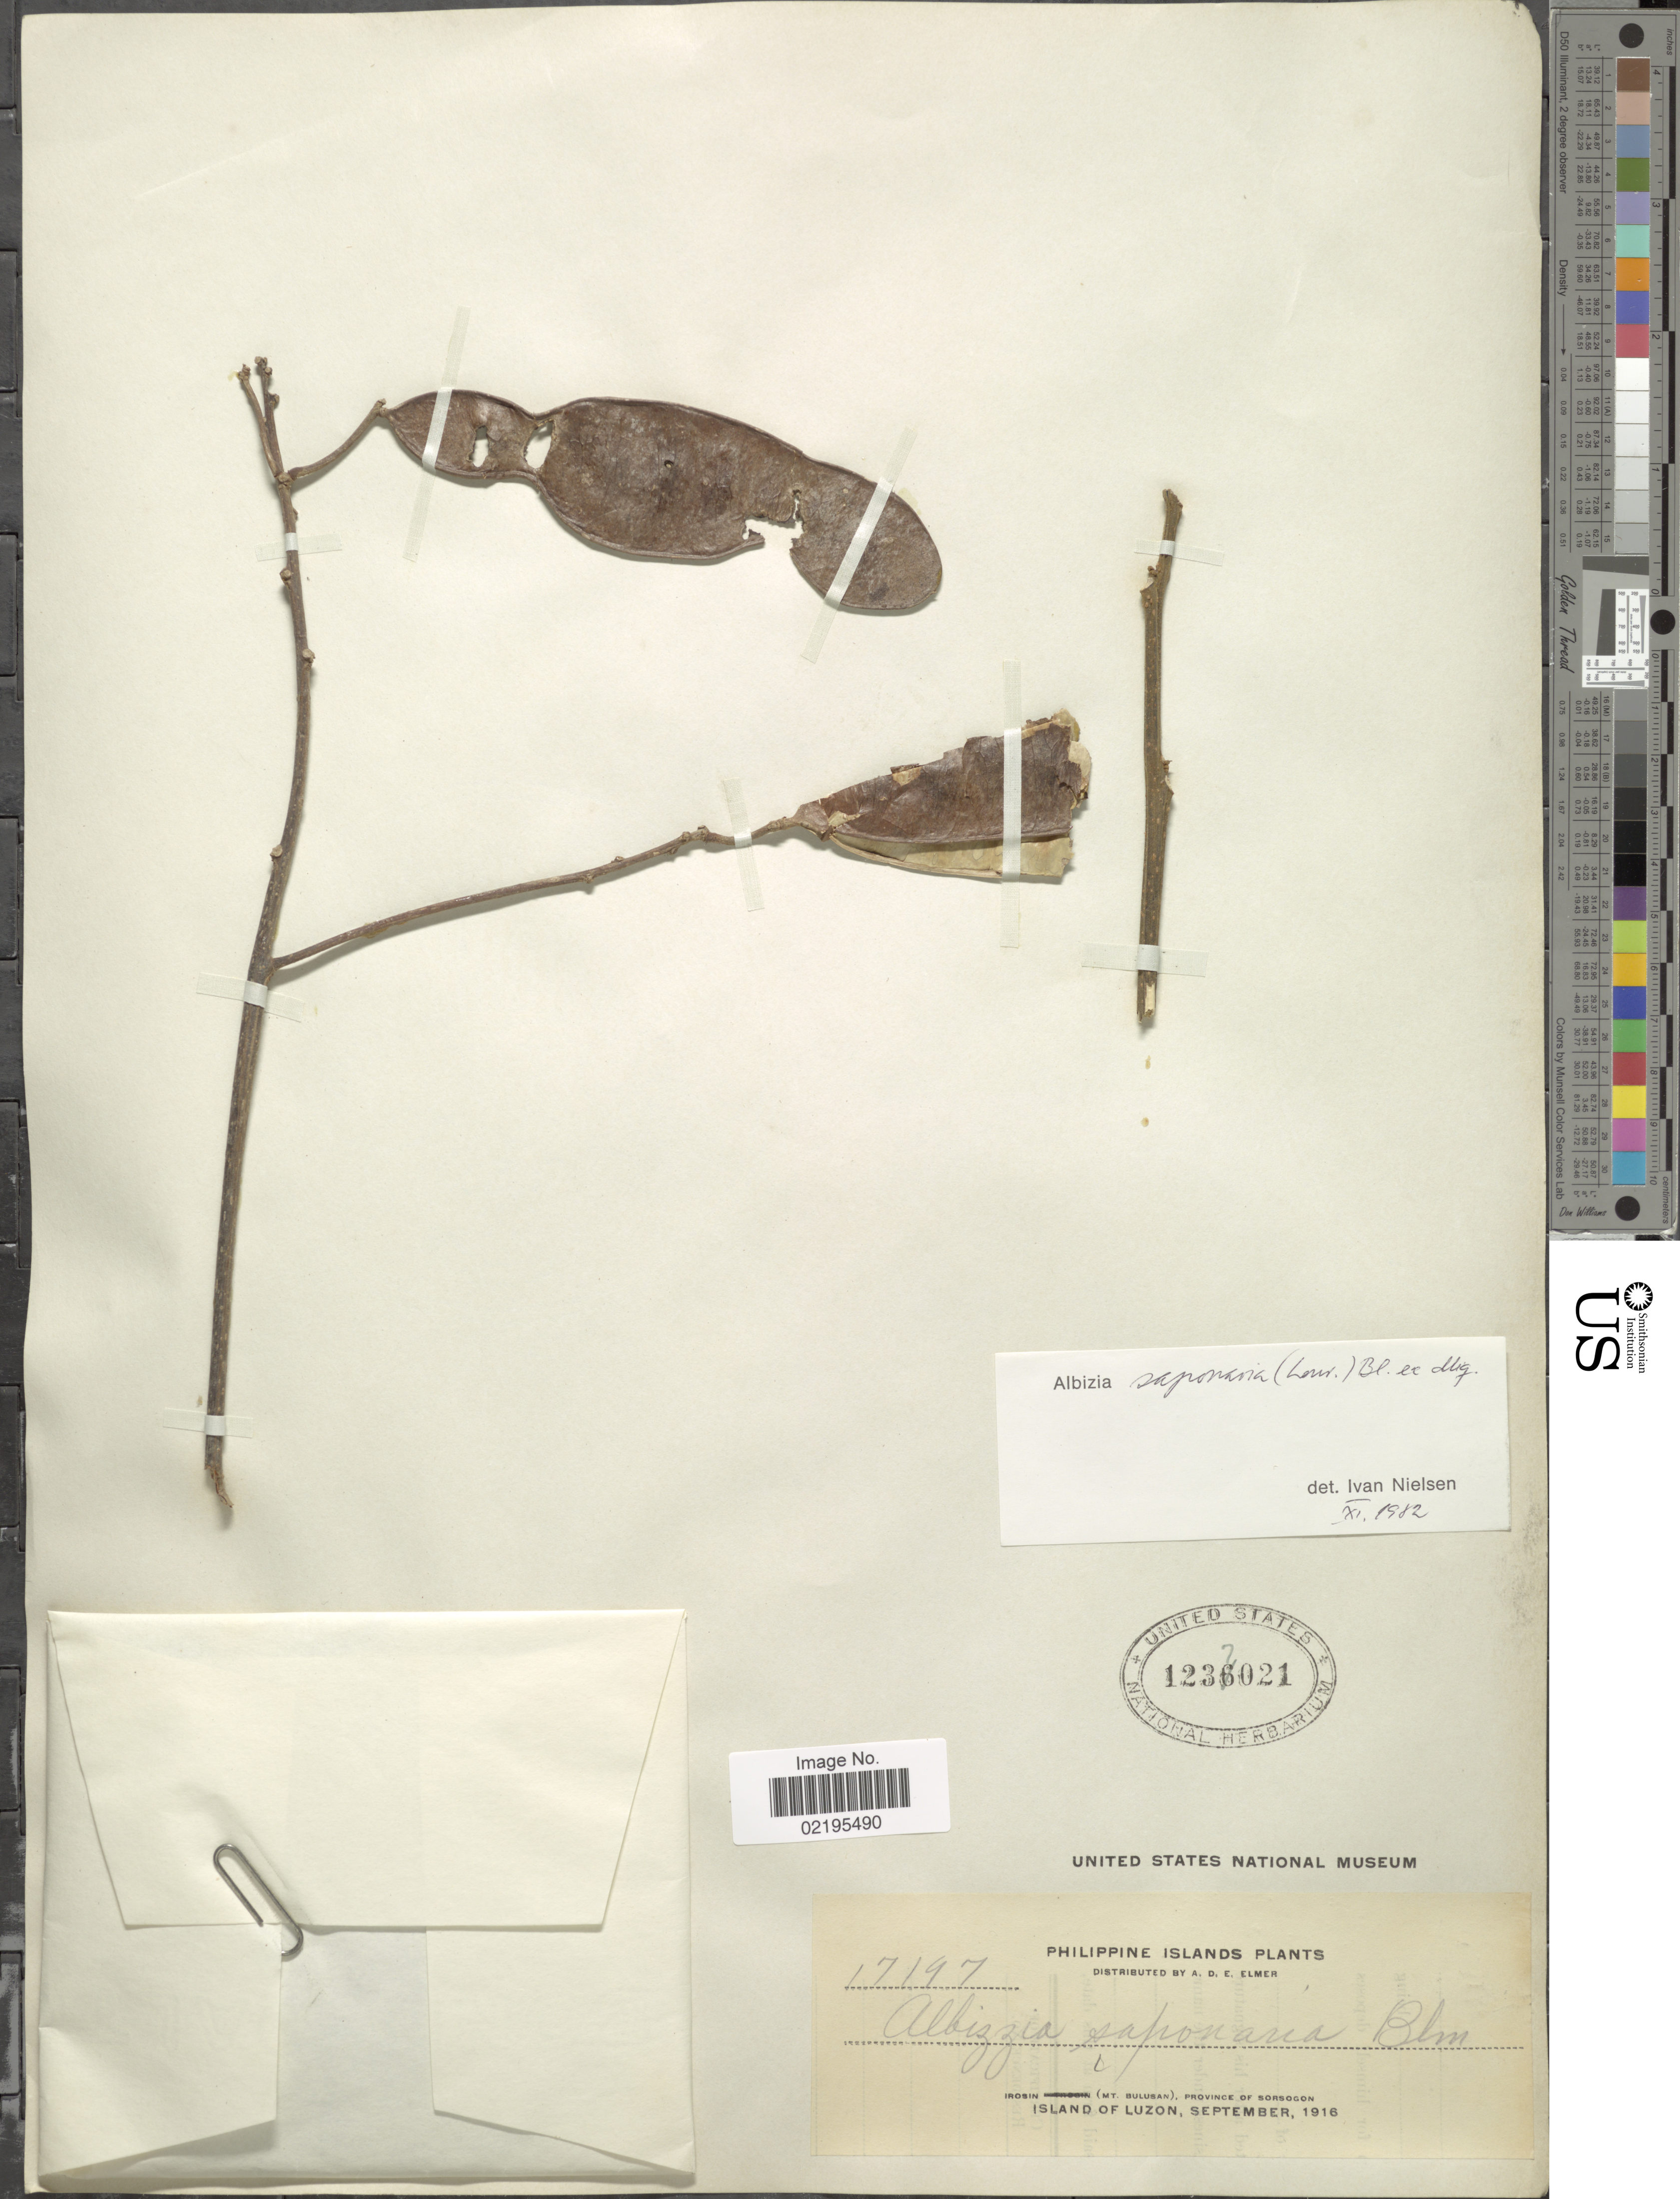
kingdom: Plantae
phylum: Tracheophyta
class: Magnoliopsida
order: Fabales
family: Fabaceae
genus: Albizia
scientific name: Albizia saponaria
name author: (Lour.) Blume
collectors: A. D. E. Elmer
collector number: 17197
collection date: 1916-09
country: Philippines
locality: Irosin (Mt. Bulusan), Province of Sorsogon, Island of Luzon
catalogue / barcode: US 1237021